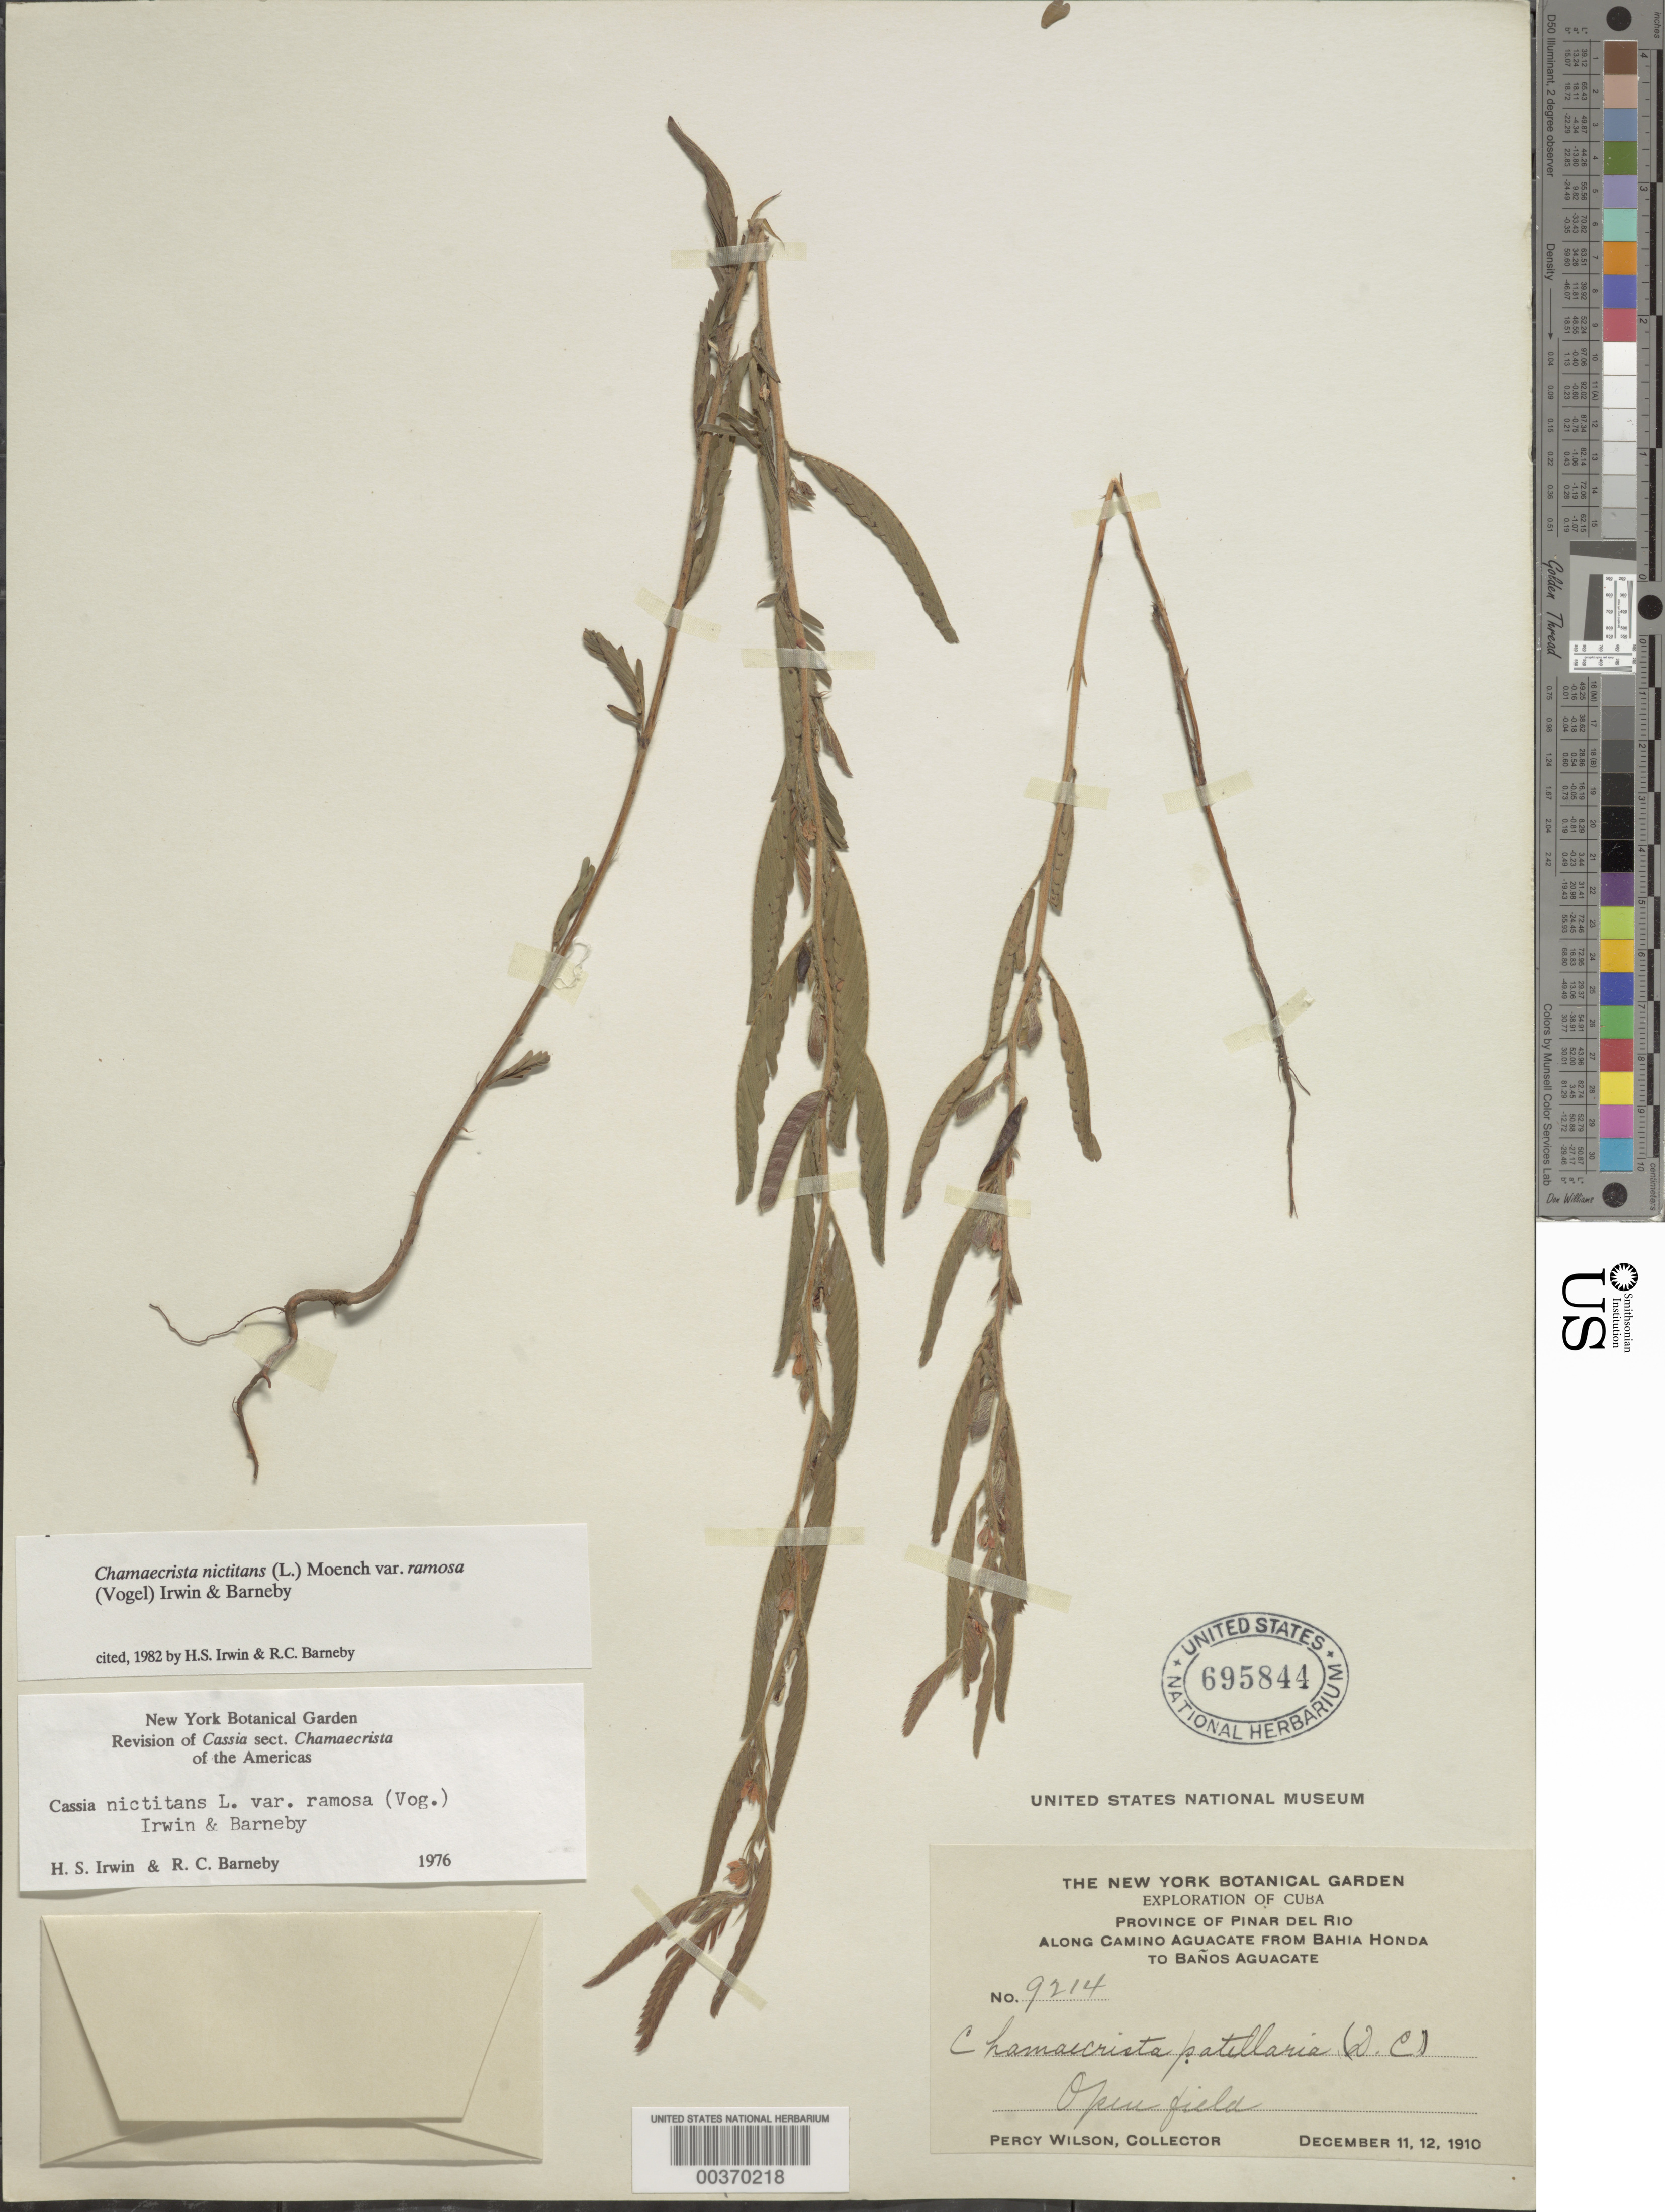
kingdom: Plantae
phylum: Tracheophyta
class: Magnoliopsida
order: Fabales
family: Fabaceae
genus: Chamaecrista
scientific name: Chamaecrista nictitans var. ramosa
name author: (Vogel) H.S. Irwin & Barneby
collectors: P. Wilson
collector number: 9214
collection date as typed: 11 Dec 1910 and 12 Dec 1910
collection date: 1910-12-11,1910-12-12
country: Cuba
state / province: Pinar del Río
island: Greater Antilles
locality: Along Camino Aguacate from Bahia Honda to Banos Aguacate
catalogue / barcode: US 695844